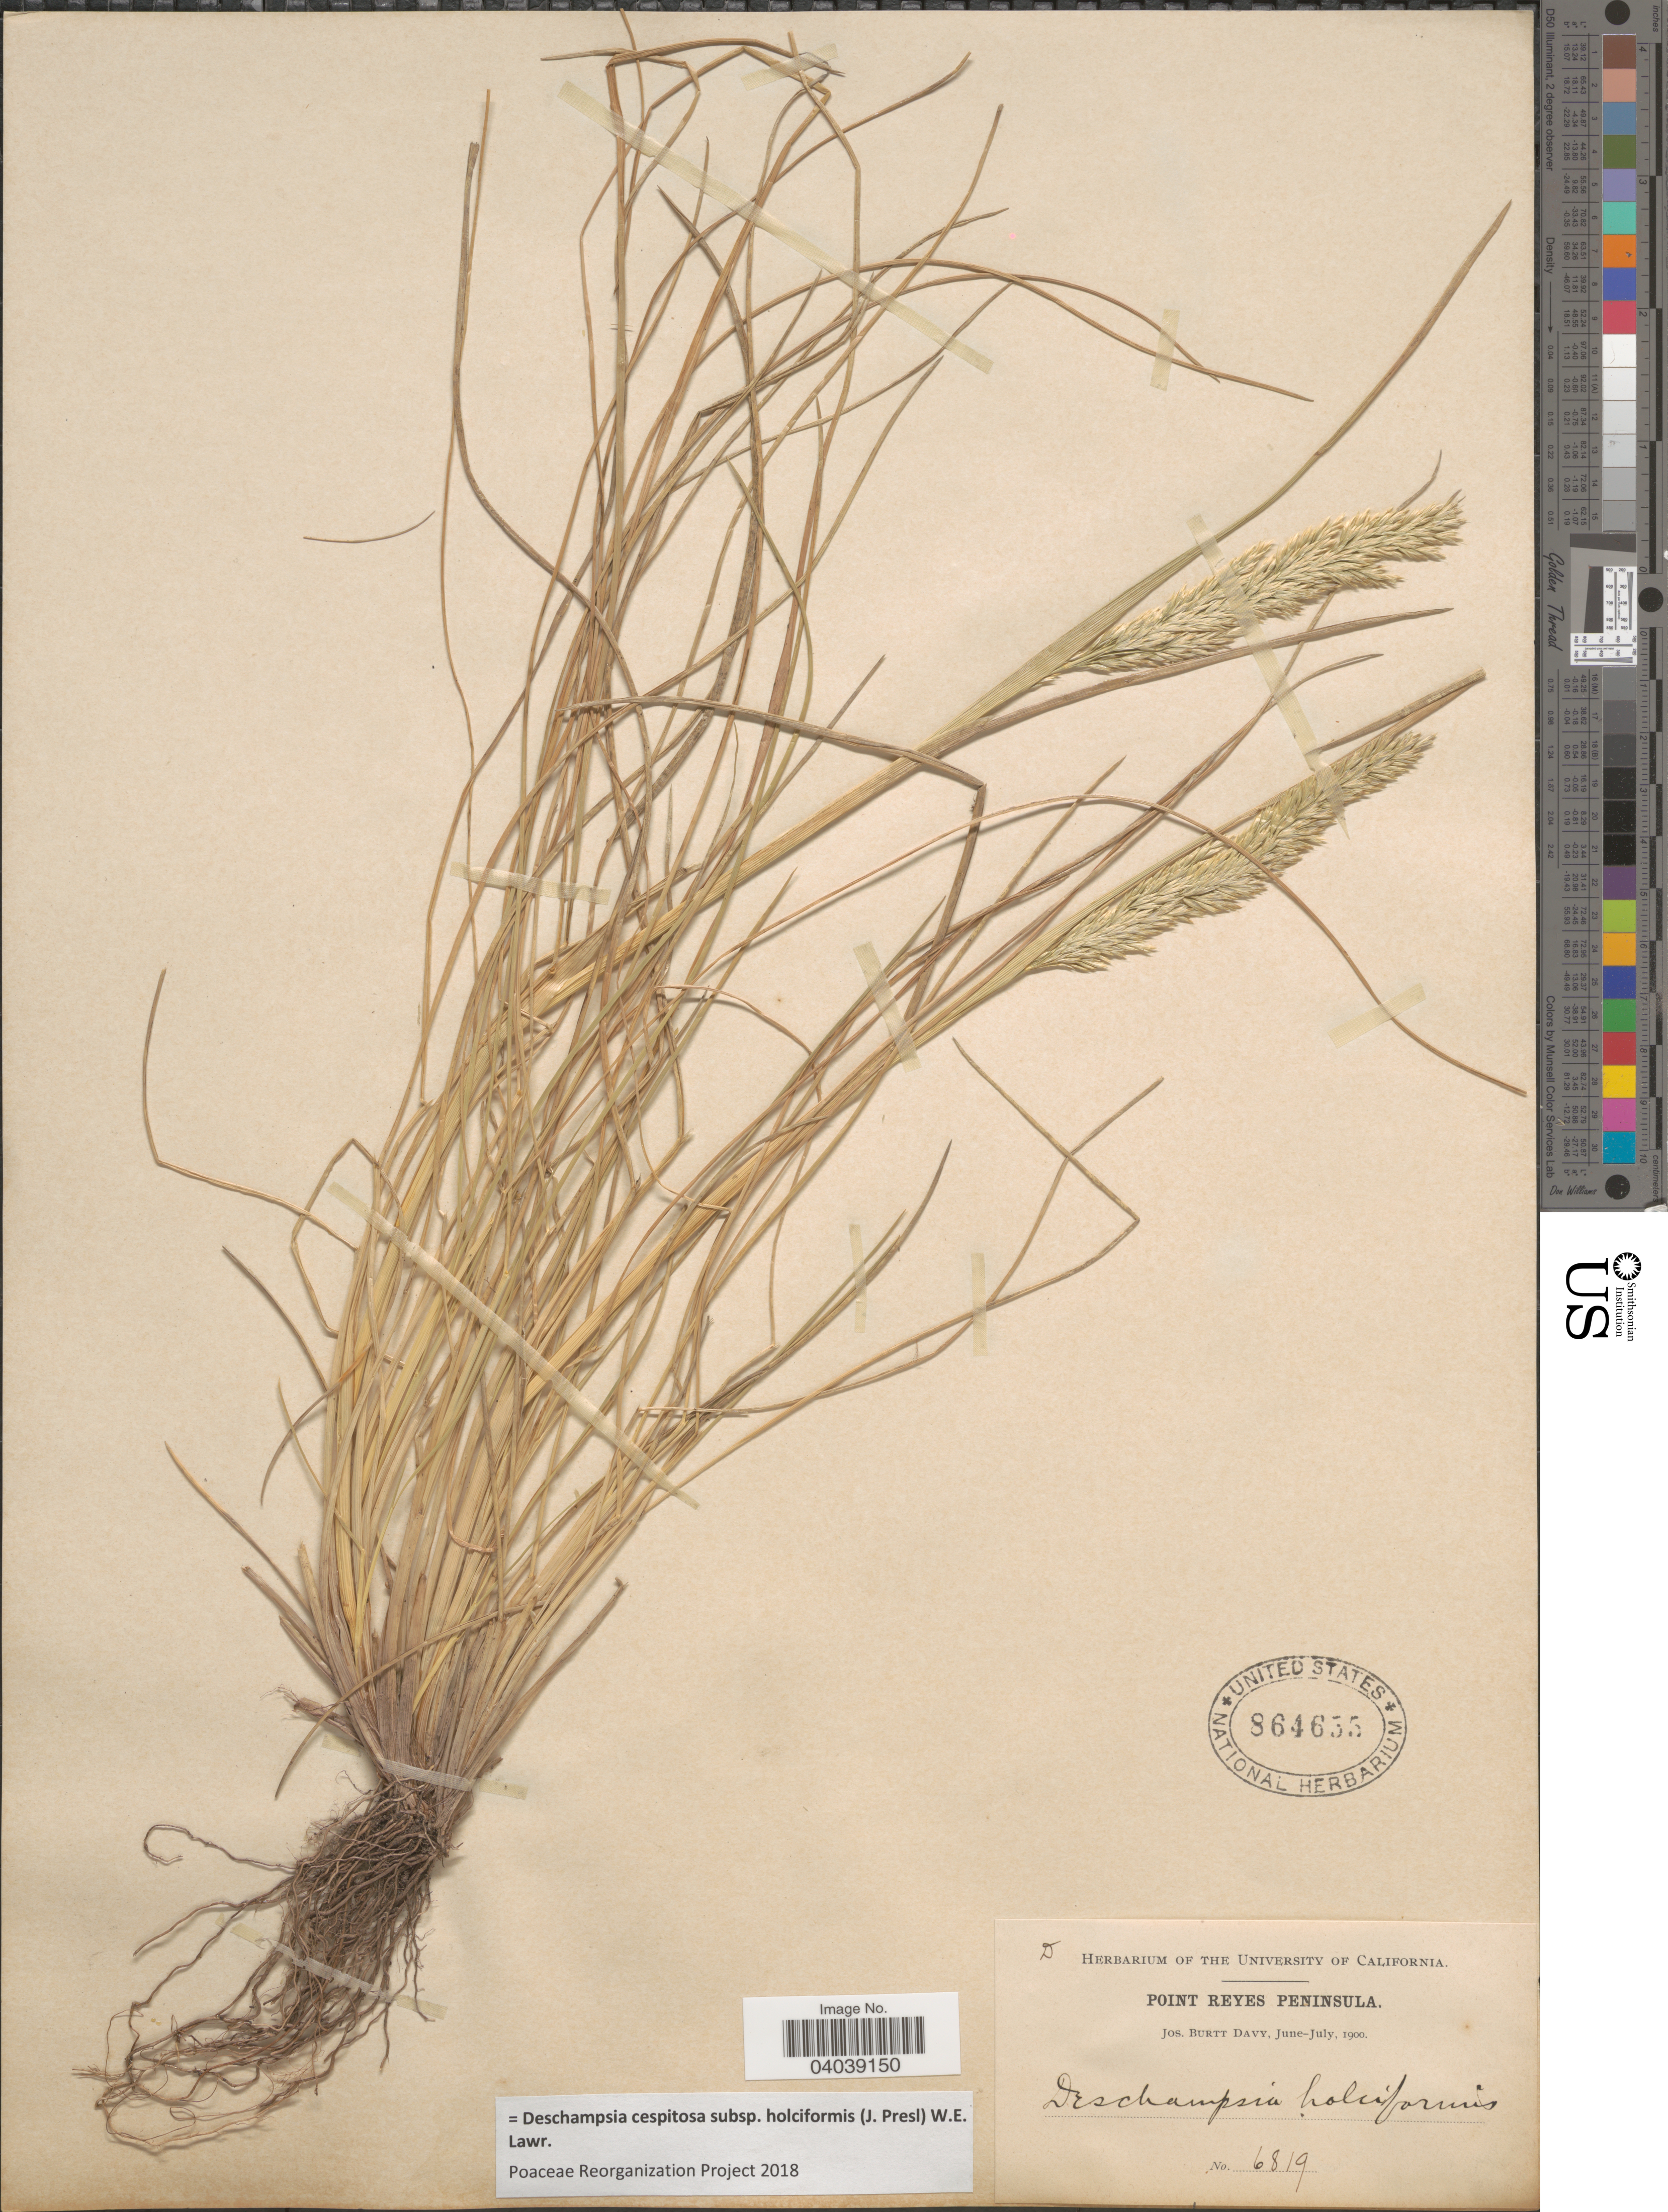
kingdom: Plantae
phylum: Tracheophyta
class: Liliopsida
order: Poales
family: Poaceae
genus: Deschampsia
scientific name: Deschampsia cespitosa subsp. holciformis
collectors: J. Burtt Davy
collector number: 6819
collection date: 1900-06/1900-07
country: United States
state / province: California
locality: Point Reyes Peninsula.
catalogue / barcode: US 864655